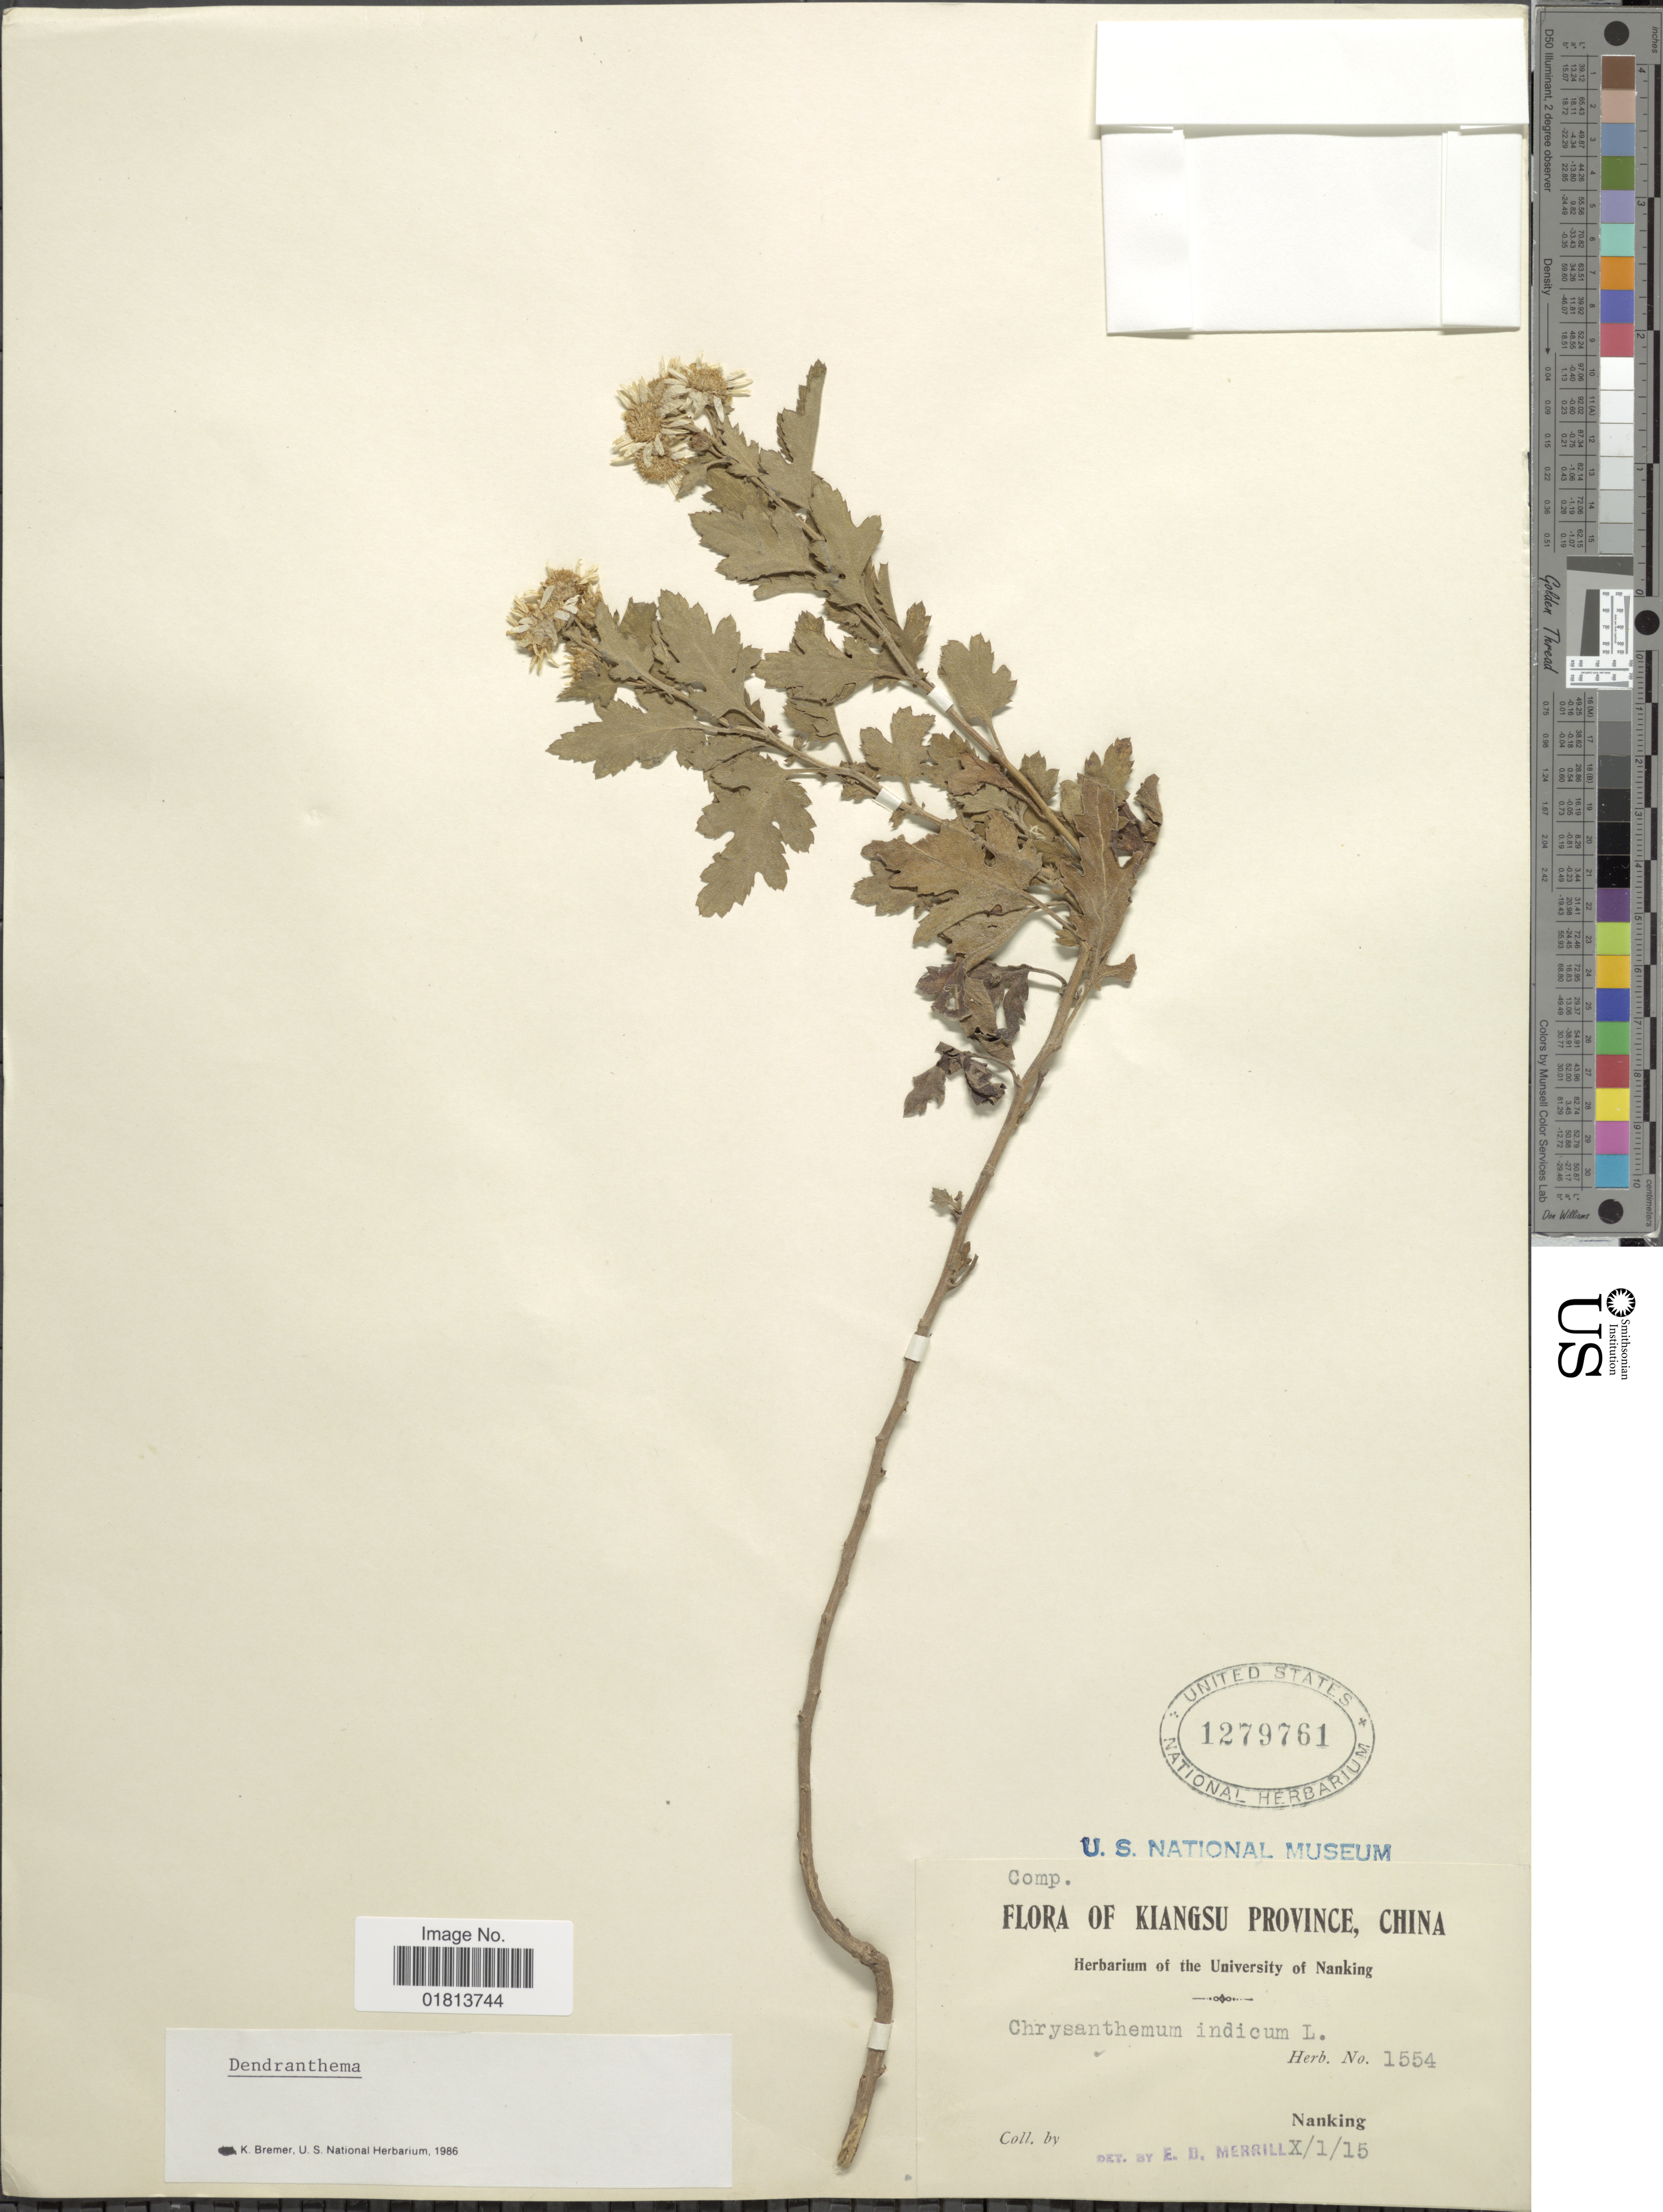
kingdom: Plantae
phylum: Tracheophyta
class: Magnoliopsida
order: Asterales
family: Asteraceae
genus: Dendranthema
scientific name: Dendranthema indicum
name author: (L.) Des Moul.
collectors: ex herb. University of Nanking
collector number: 1554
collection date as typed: Transcribed d/m/y: 15/1/10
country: China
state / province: Jiangsu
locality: Kiangsu Province, China, Nanking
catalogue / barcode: US 1279761